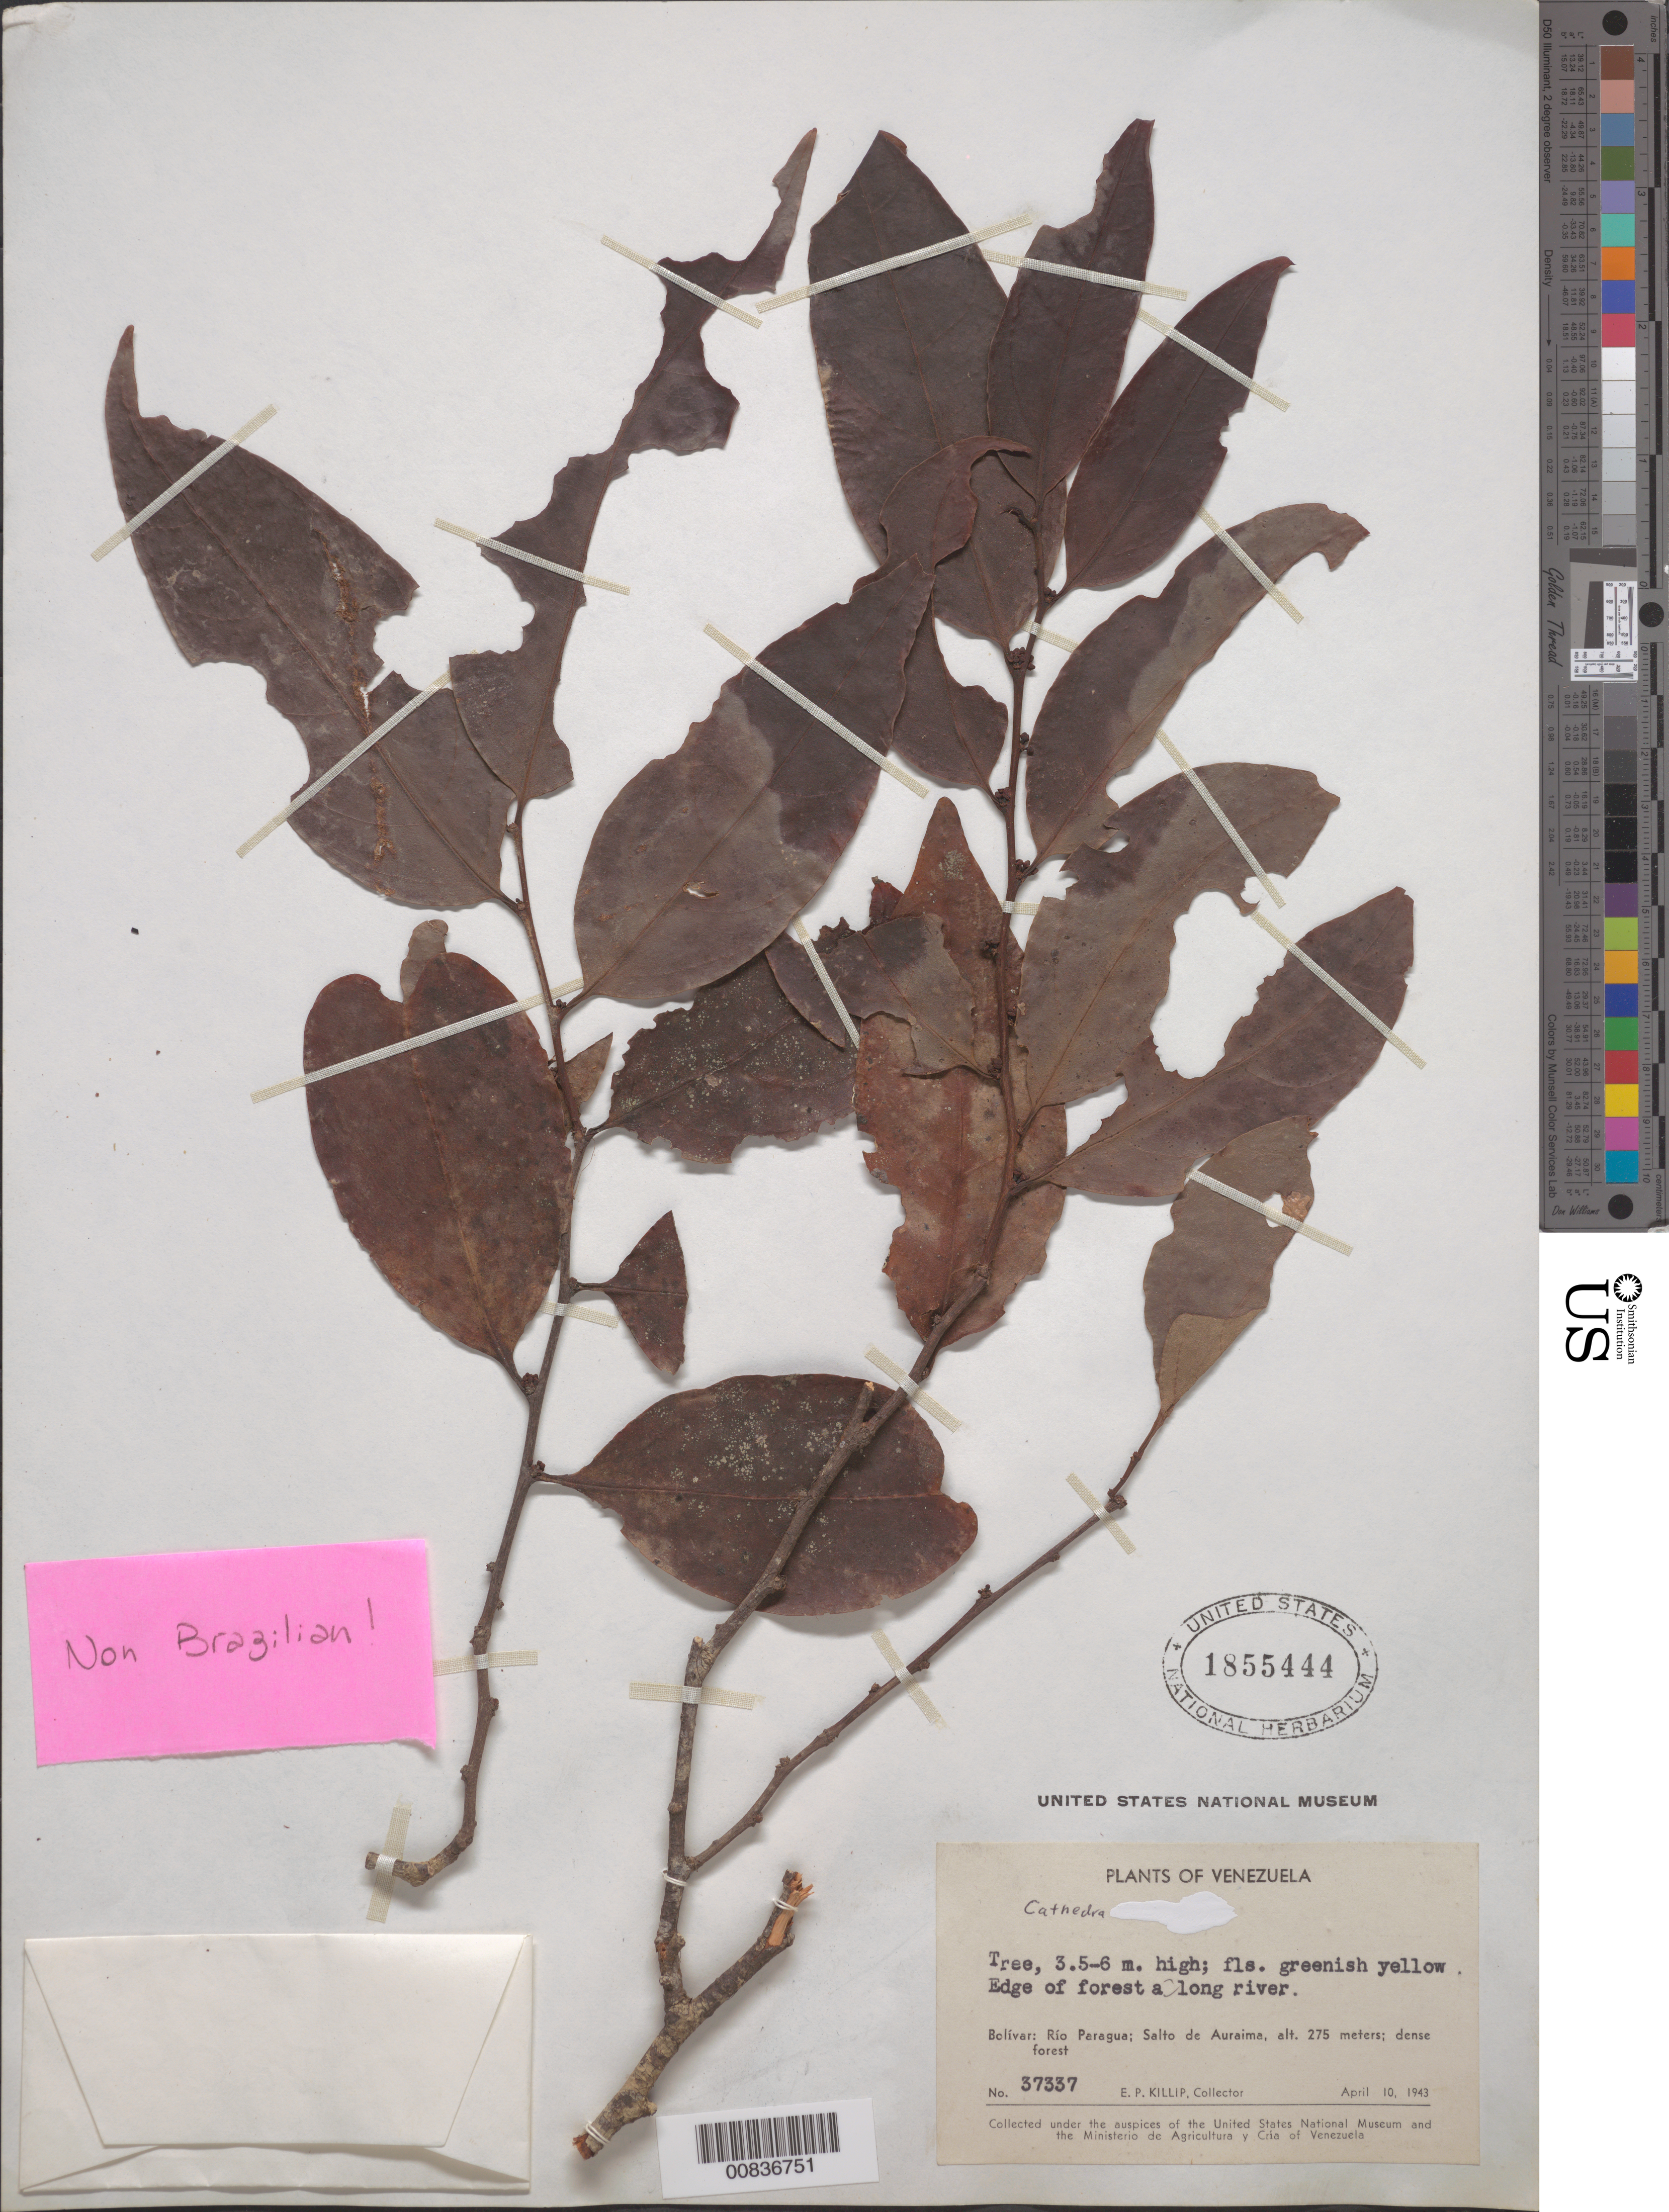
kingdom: Plantae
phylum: Tracheophyta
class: Magnoliopsida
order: Santalales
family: Aptandraceae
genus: Cathedra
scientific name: Cathedra sp.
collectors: E. P. Killip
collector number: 37337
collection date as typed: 10-Apr-43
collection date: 1943-04-10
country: Venezuela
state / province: Bolívar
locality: Salto de Auraima, Río Paragua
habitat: Edge of forest along river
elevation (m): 275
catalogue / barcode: US 1855444